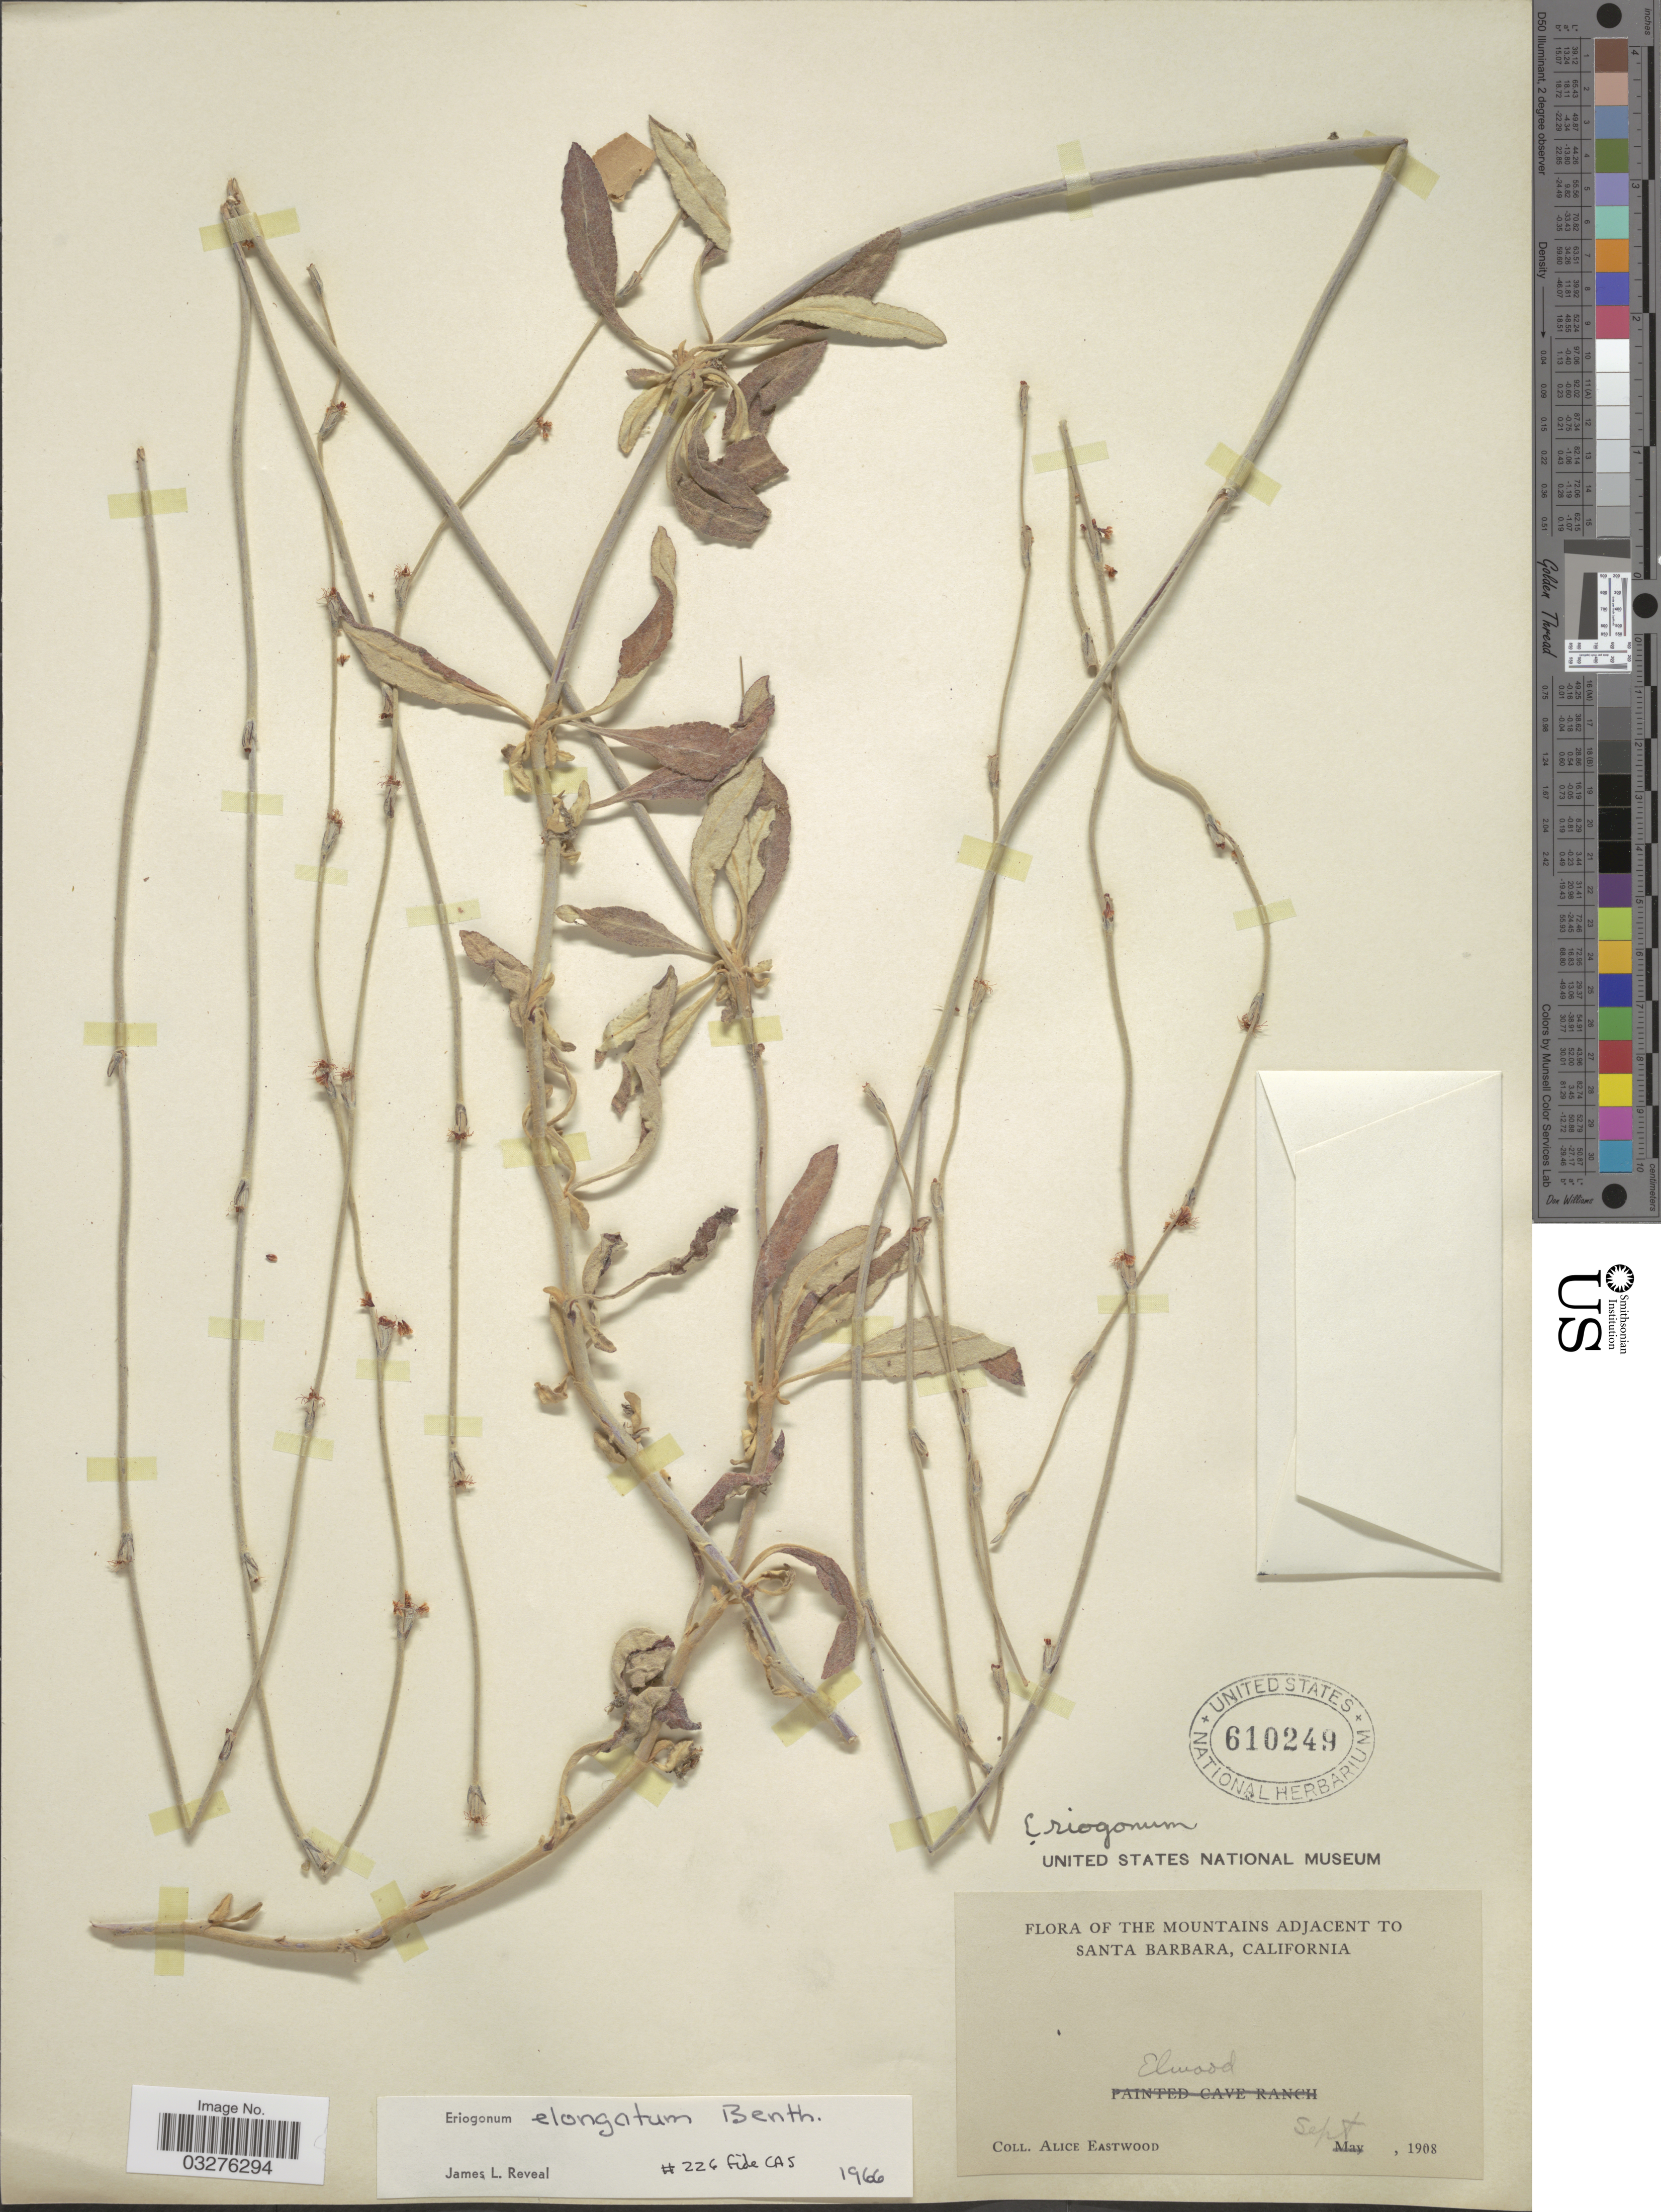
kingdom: Plantae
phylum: Tracheophyta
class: Magnoliopsida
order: Caryophyllales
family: Polygonaceae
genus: Eriogonum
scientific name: Eriogonum elongatum var. elongatum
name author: Benth.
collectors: A. Eastwood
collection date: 1908-09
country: United States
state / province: California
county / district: Santa Barbara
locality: The Mountains adjacent to Santa Barbara, Elwood.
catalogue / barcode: US 610249